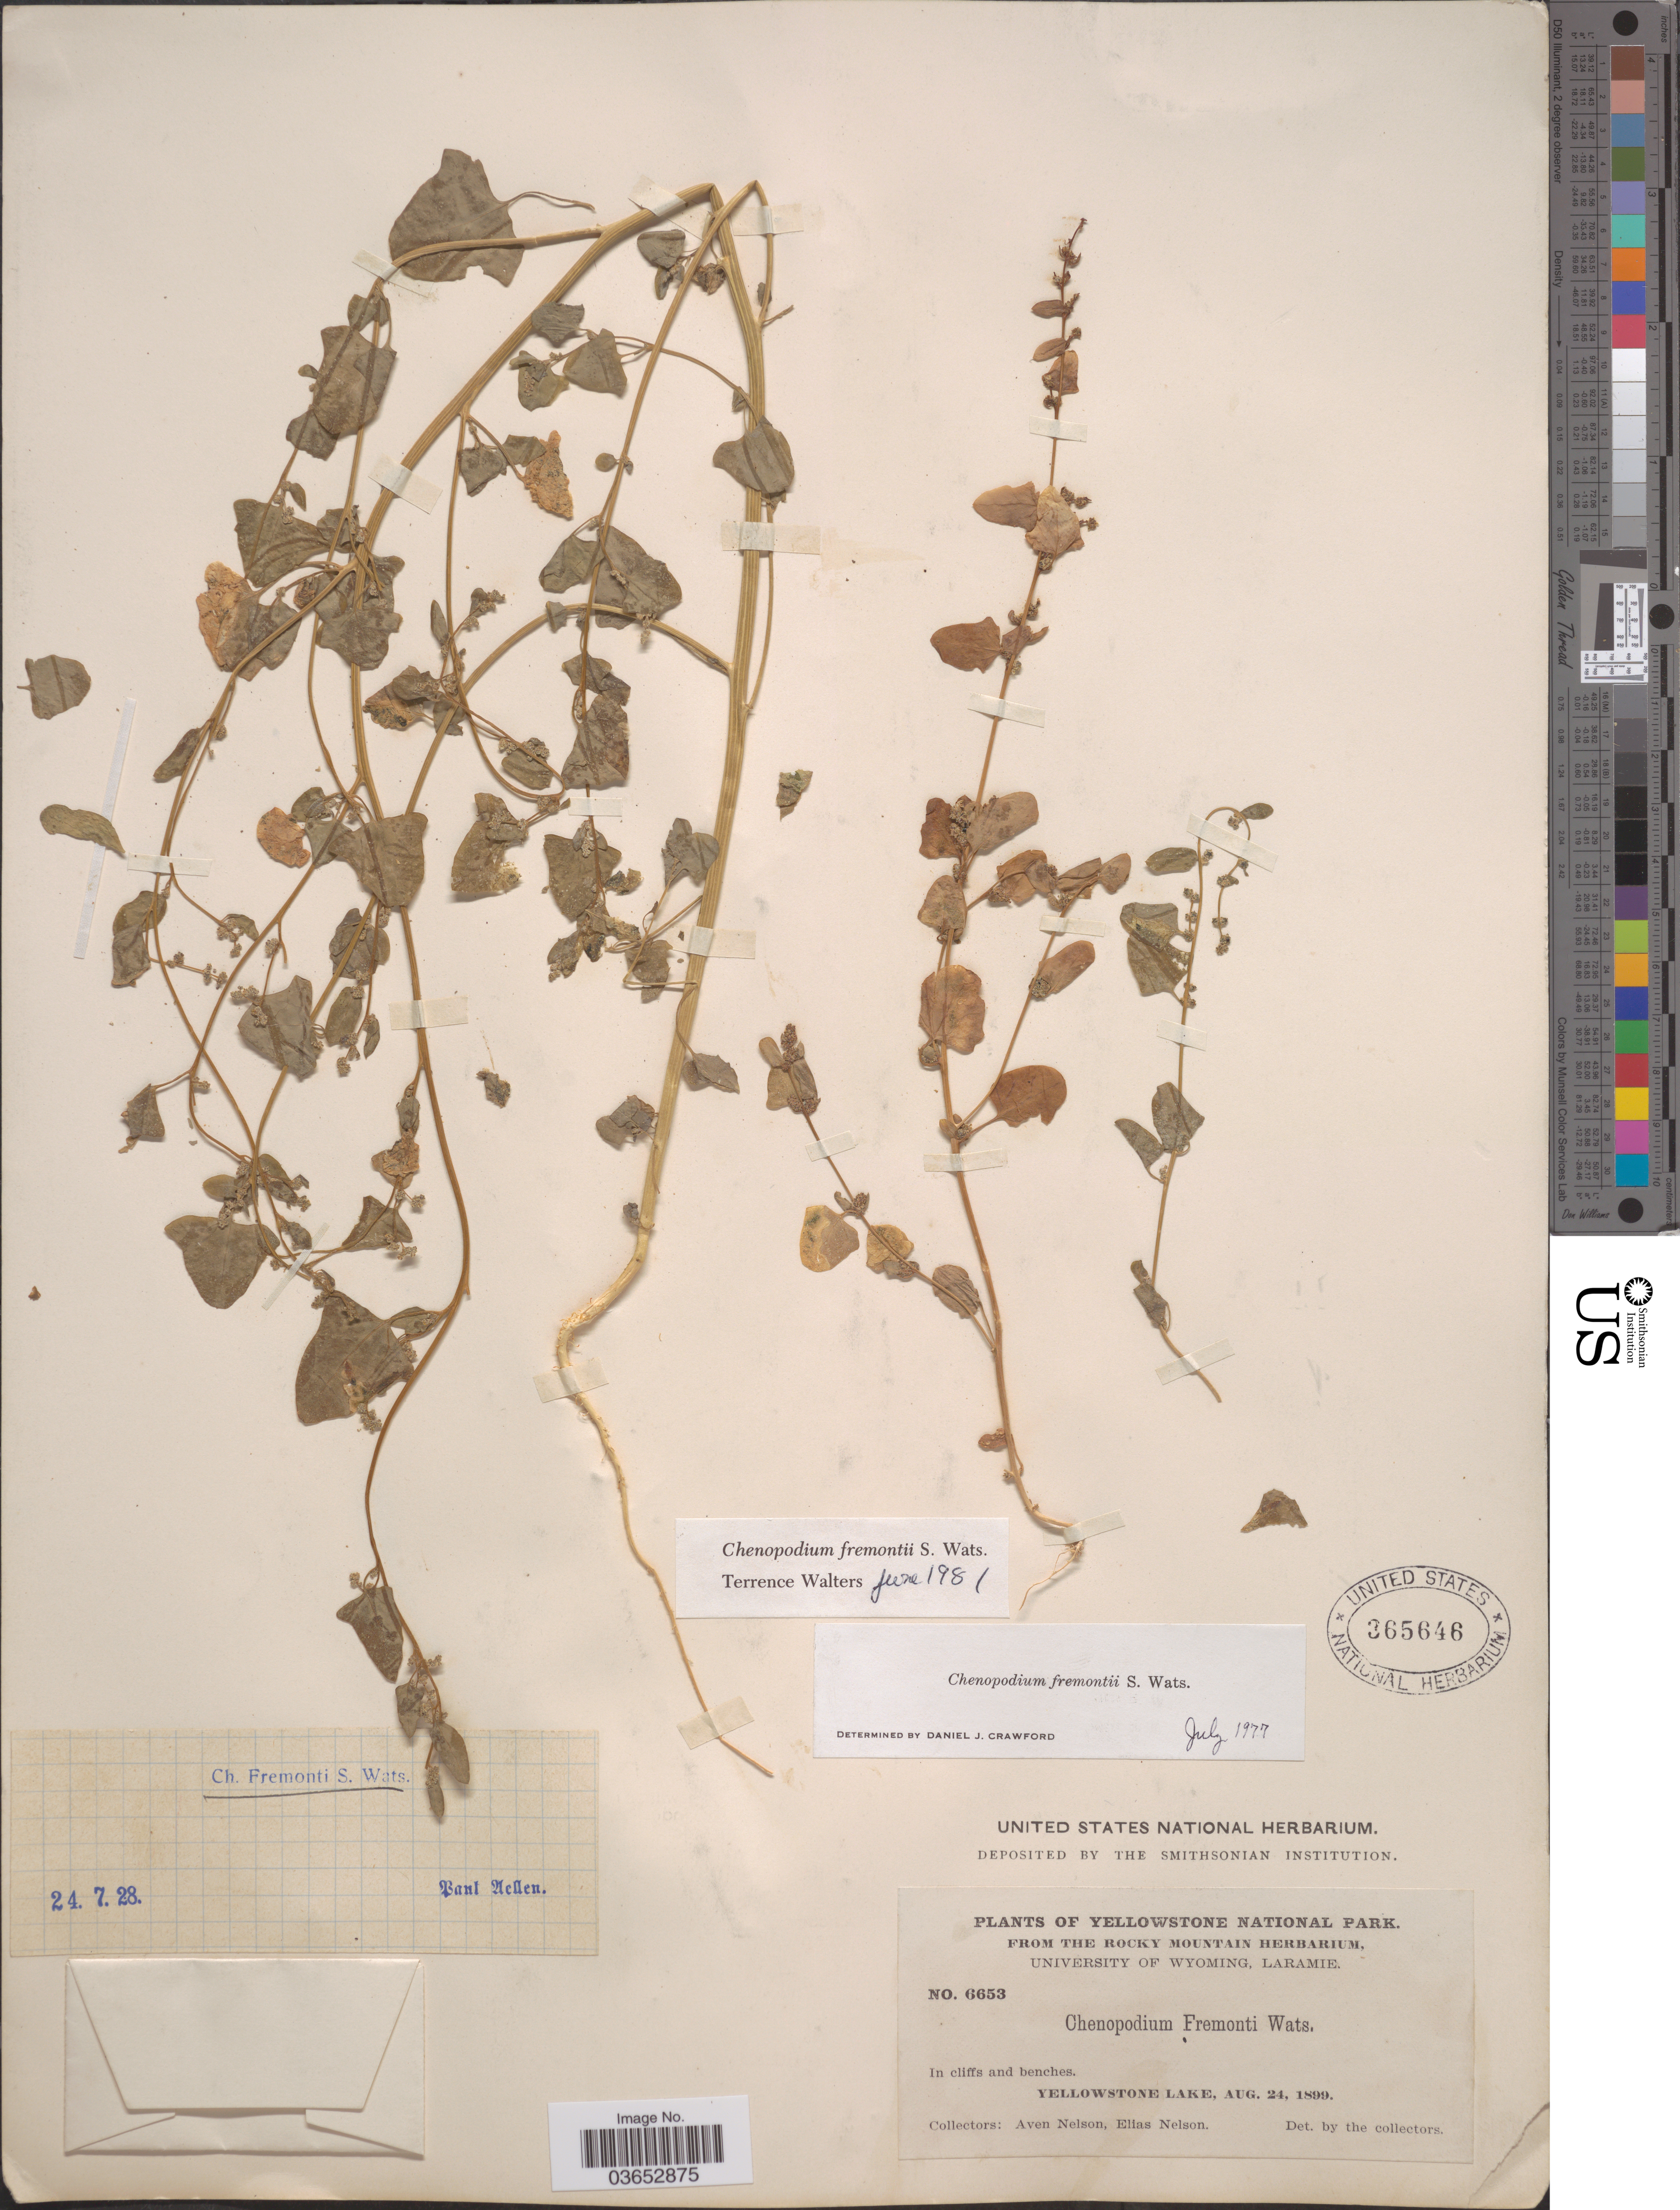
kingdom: Plantae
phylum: Tracheophyta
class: Magnoliopsida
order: Caryophyllales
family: Amaranthaceae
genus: Chenopodium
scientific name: Chenopodium fremontii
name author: S. Watson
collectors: A. Nelson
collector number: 6653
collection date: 1899-08-24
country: United States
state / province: Wyoming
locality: Yellowstone National Park. Yellowstone Lake.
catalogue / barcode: US 365646